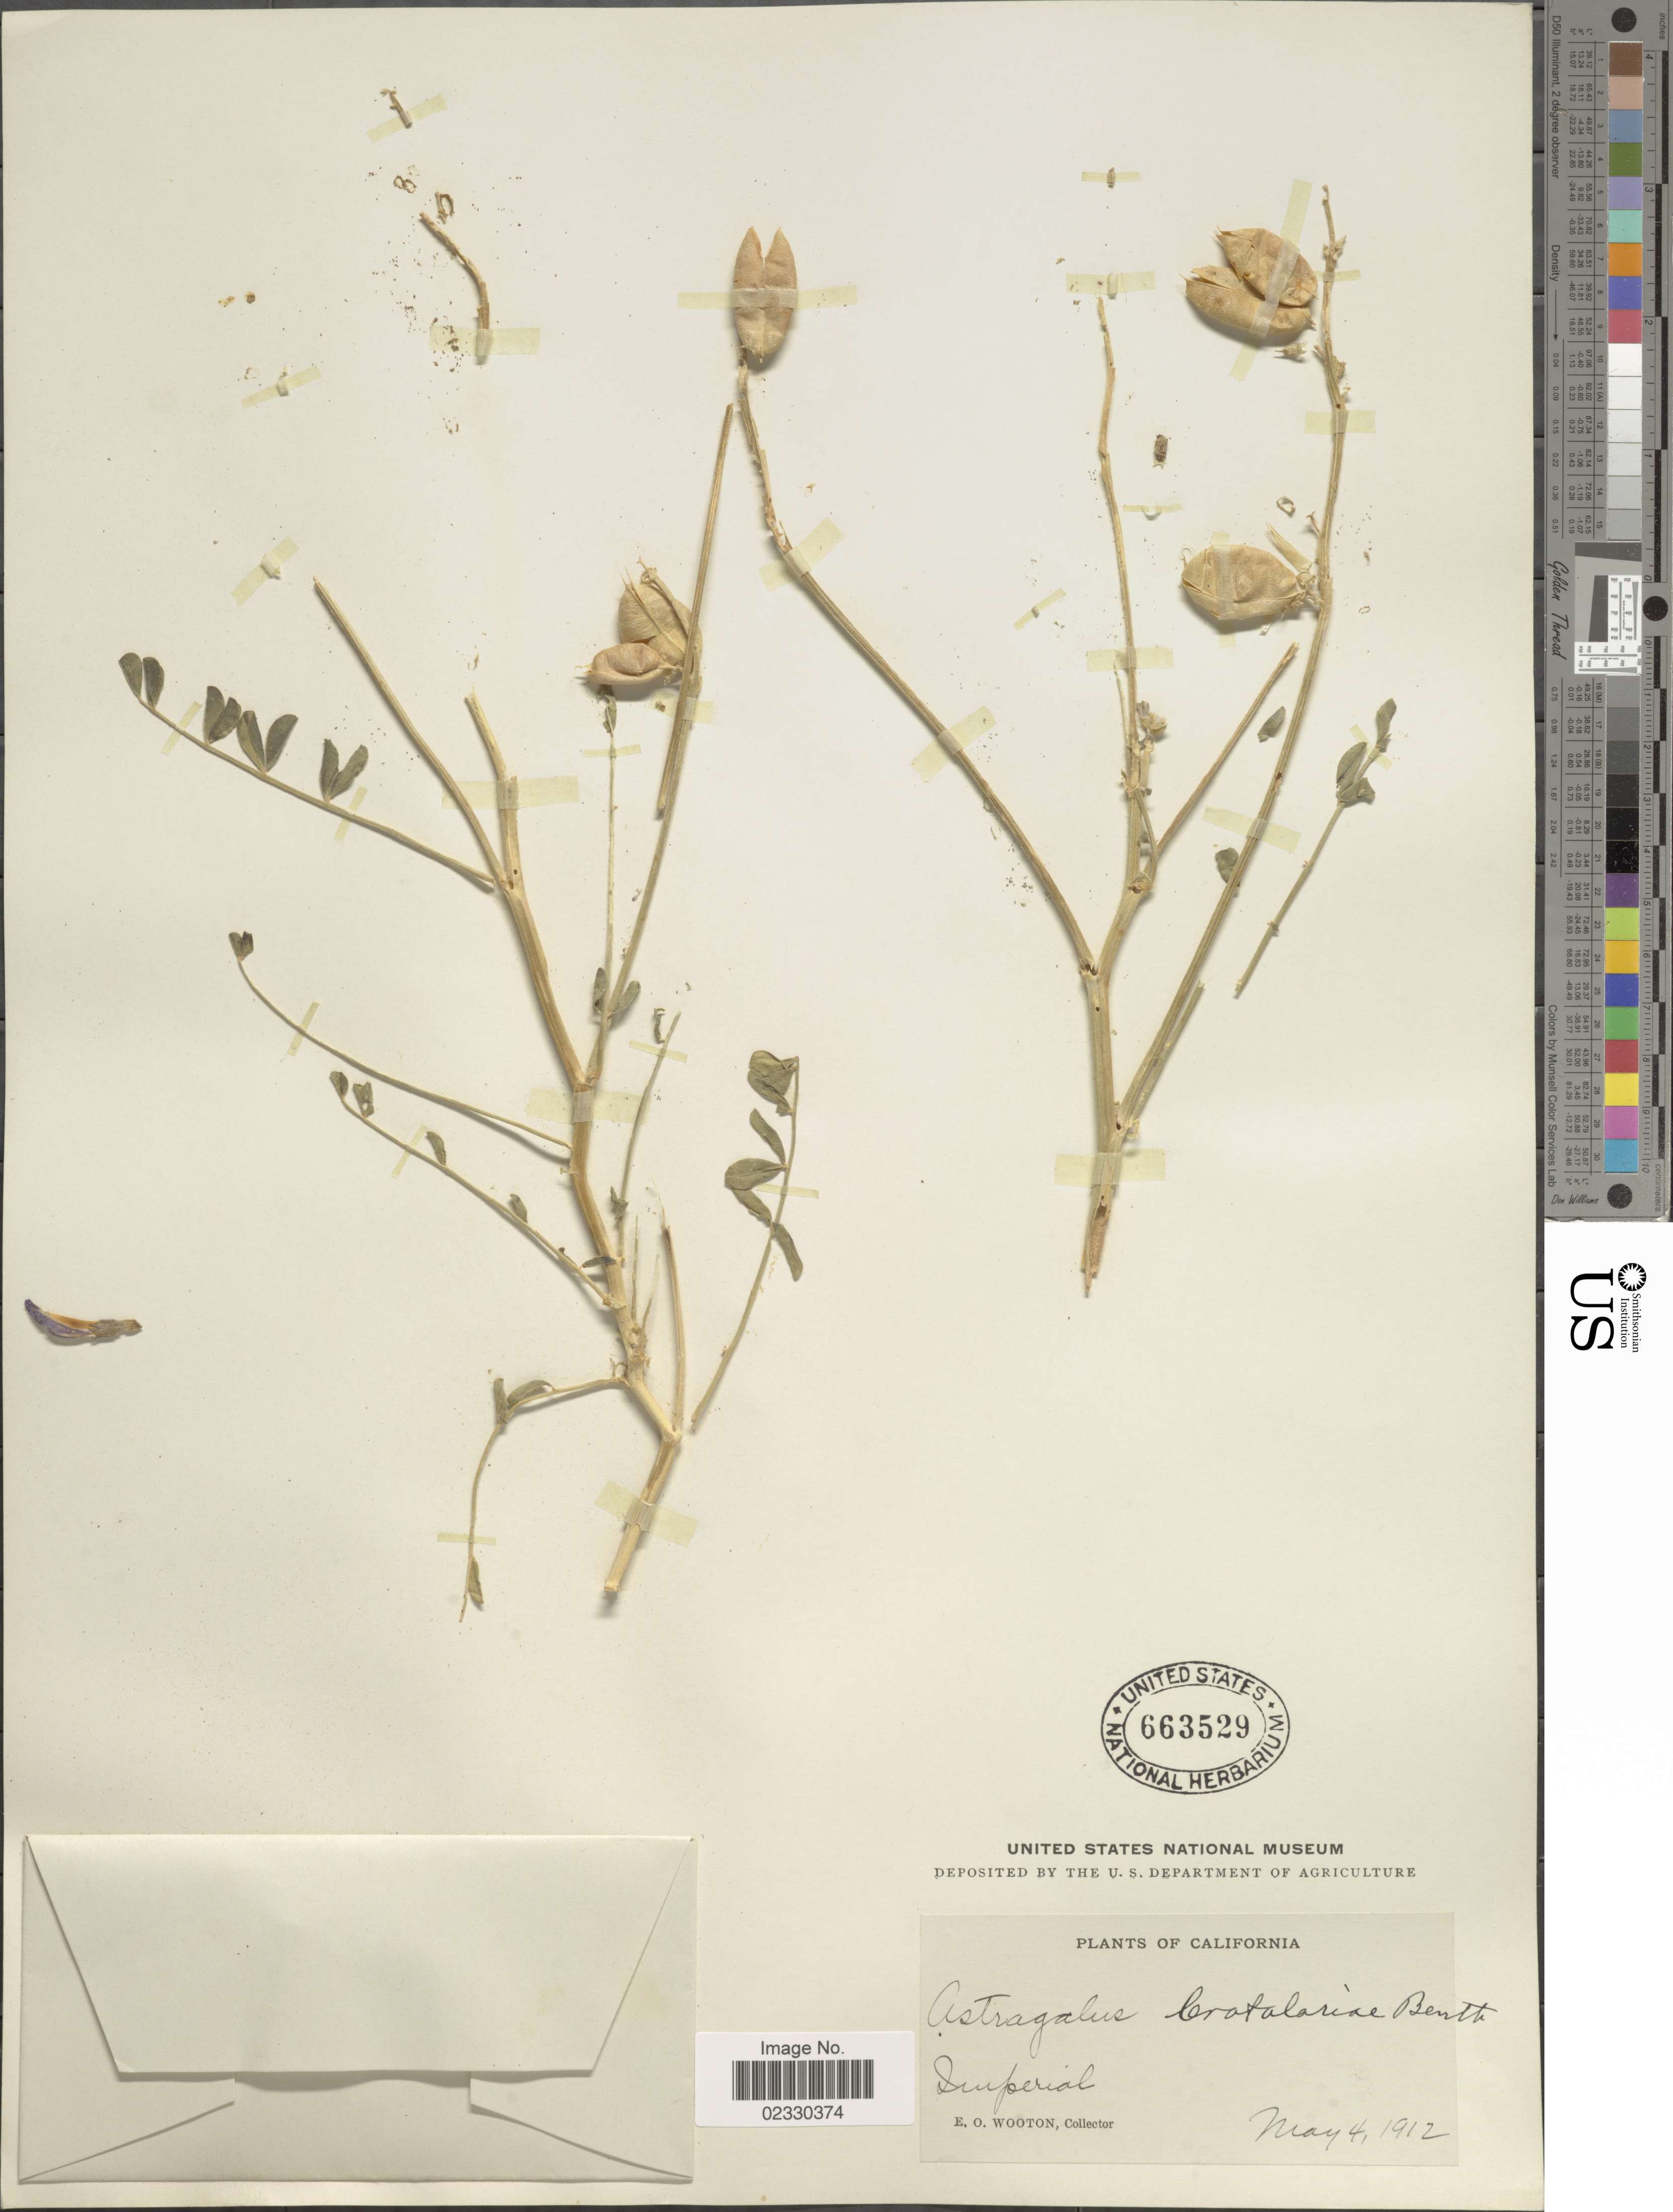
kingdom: Plantae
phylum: Tracheophyta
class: Magnoliopsida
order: Fabales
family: Fabaceae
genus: Astragalus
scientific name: Astragalus crotalariae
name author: A. Gray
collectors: E. O. Wooton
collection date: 1912-05-04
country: United States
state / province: California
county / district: Imperial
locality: Imperial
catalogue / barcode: US 663529